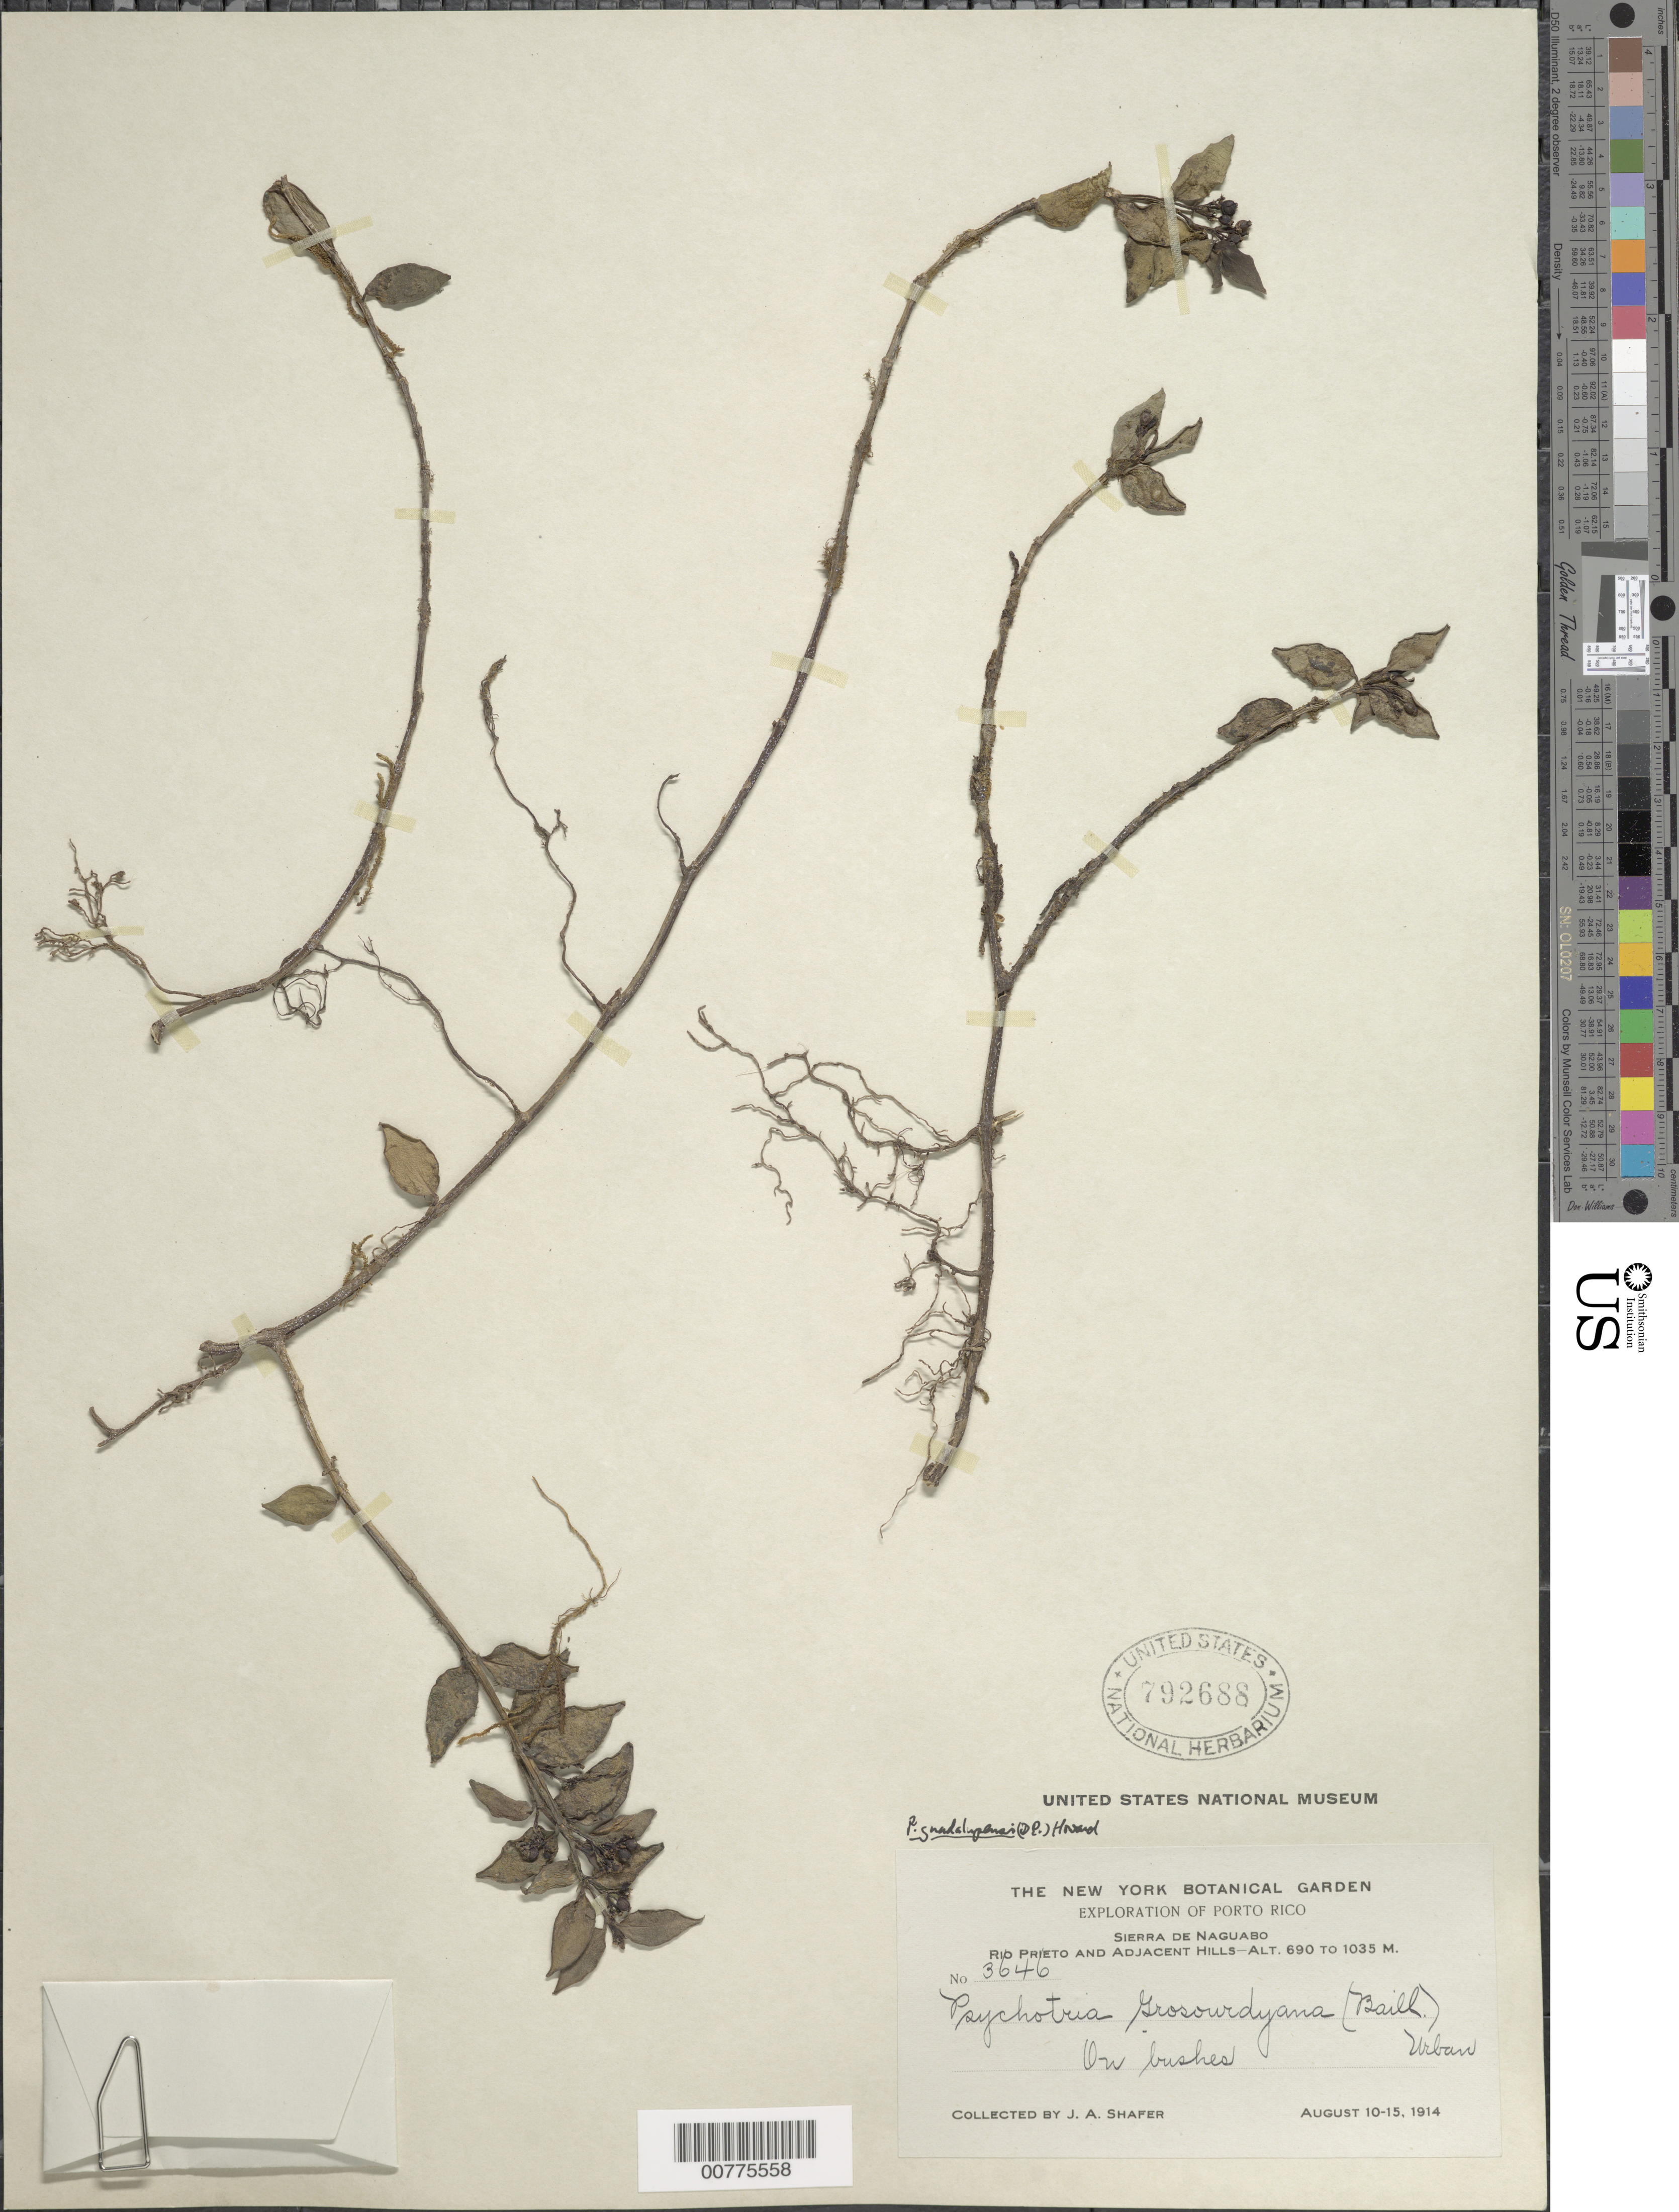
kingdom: Plantae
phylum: Tracheophyta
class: Magnoliopsida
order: Gentianales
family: Rubiaceae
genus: Notopleura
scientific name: Notopleura guadalupensis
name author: (DC.) C.M. Taylor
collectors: J. A. Shafer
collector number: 3646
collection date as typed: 10 Aug 1914 to 15 Aug 1914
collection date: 1914-08-10/1914-08-15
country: Puerto Rico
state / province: Naguabo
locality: Sierra de Naguabo, Río Prieto and adjacent hills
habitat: On bushes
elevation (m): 690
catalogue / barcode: US 792688